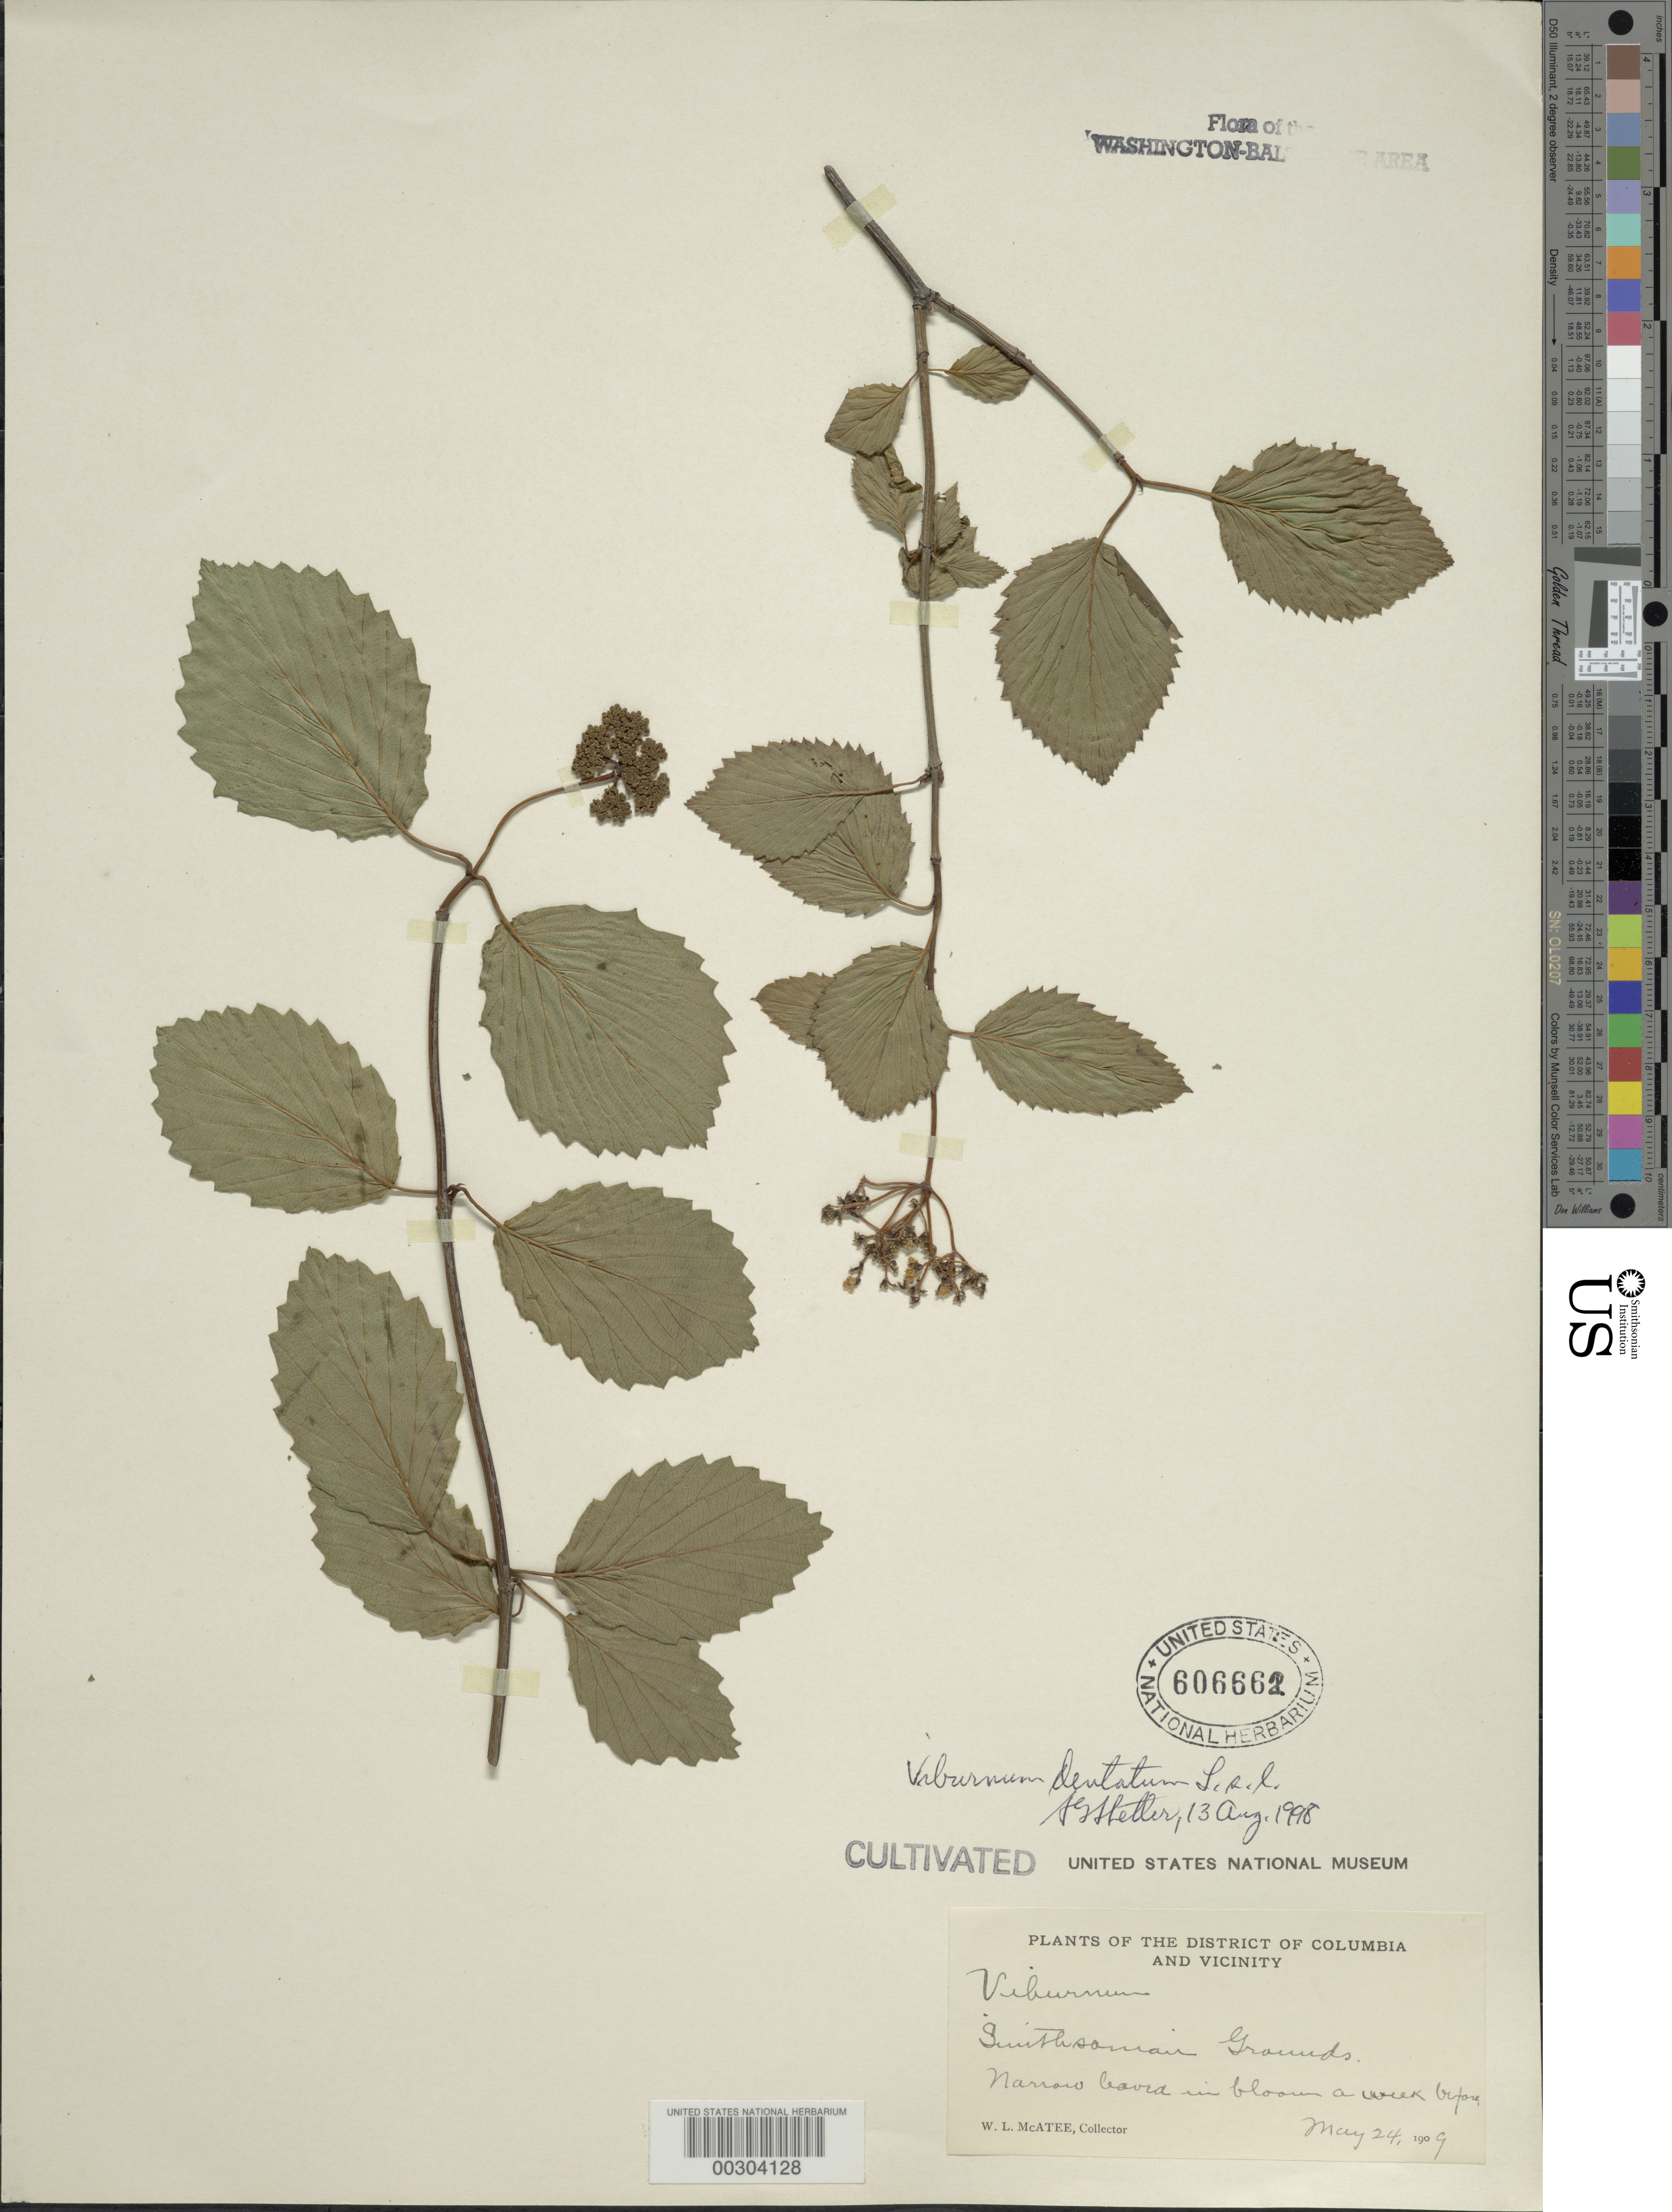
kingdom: Plantae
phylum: Tracheophyta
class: Magnoliopsida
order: Dipsacales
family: Viburnaceae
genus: Viburnum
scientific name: Viburnum dentatum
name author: L.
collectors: W. McAtee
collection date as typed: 24 May 1909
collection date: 1909-05-24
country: United States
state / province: District of Columbia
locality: Smithsonian grounds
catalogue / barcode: US 606662